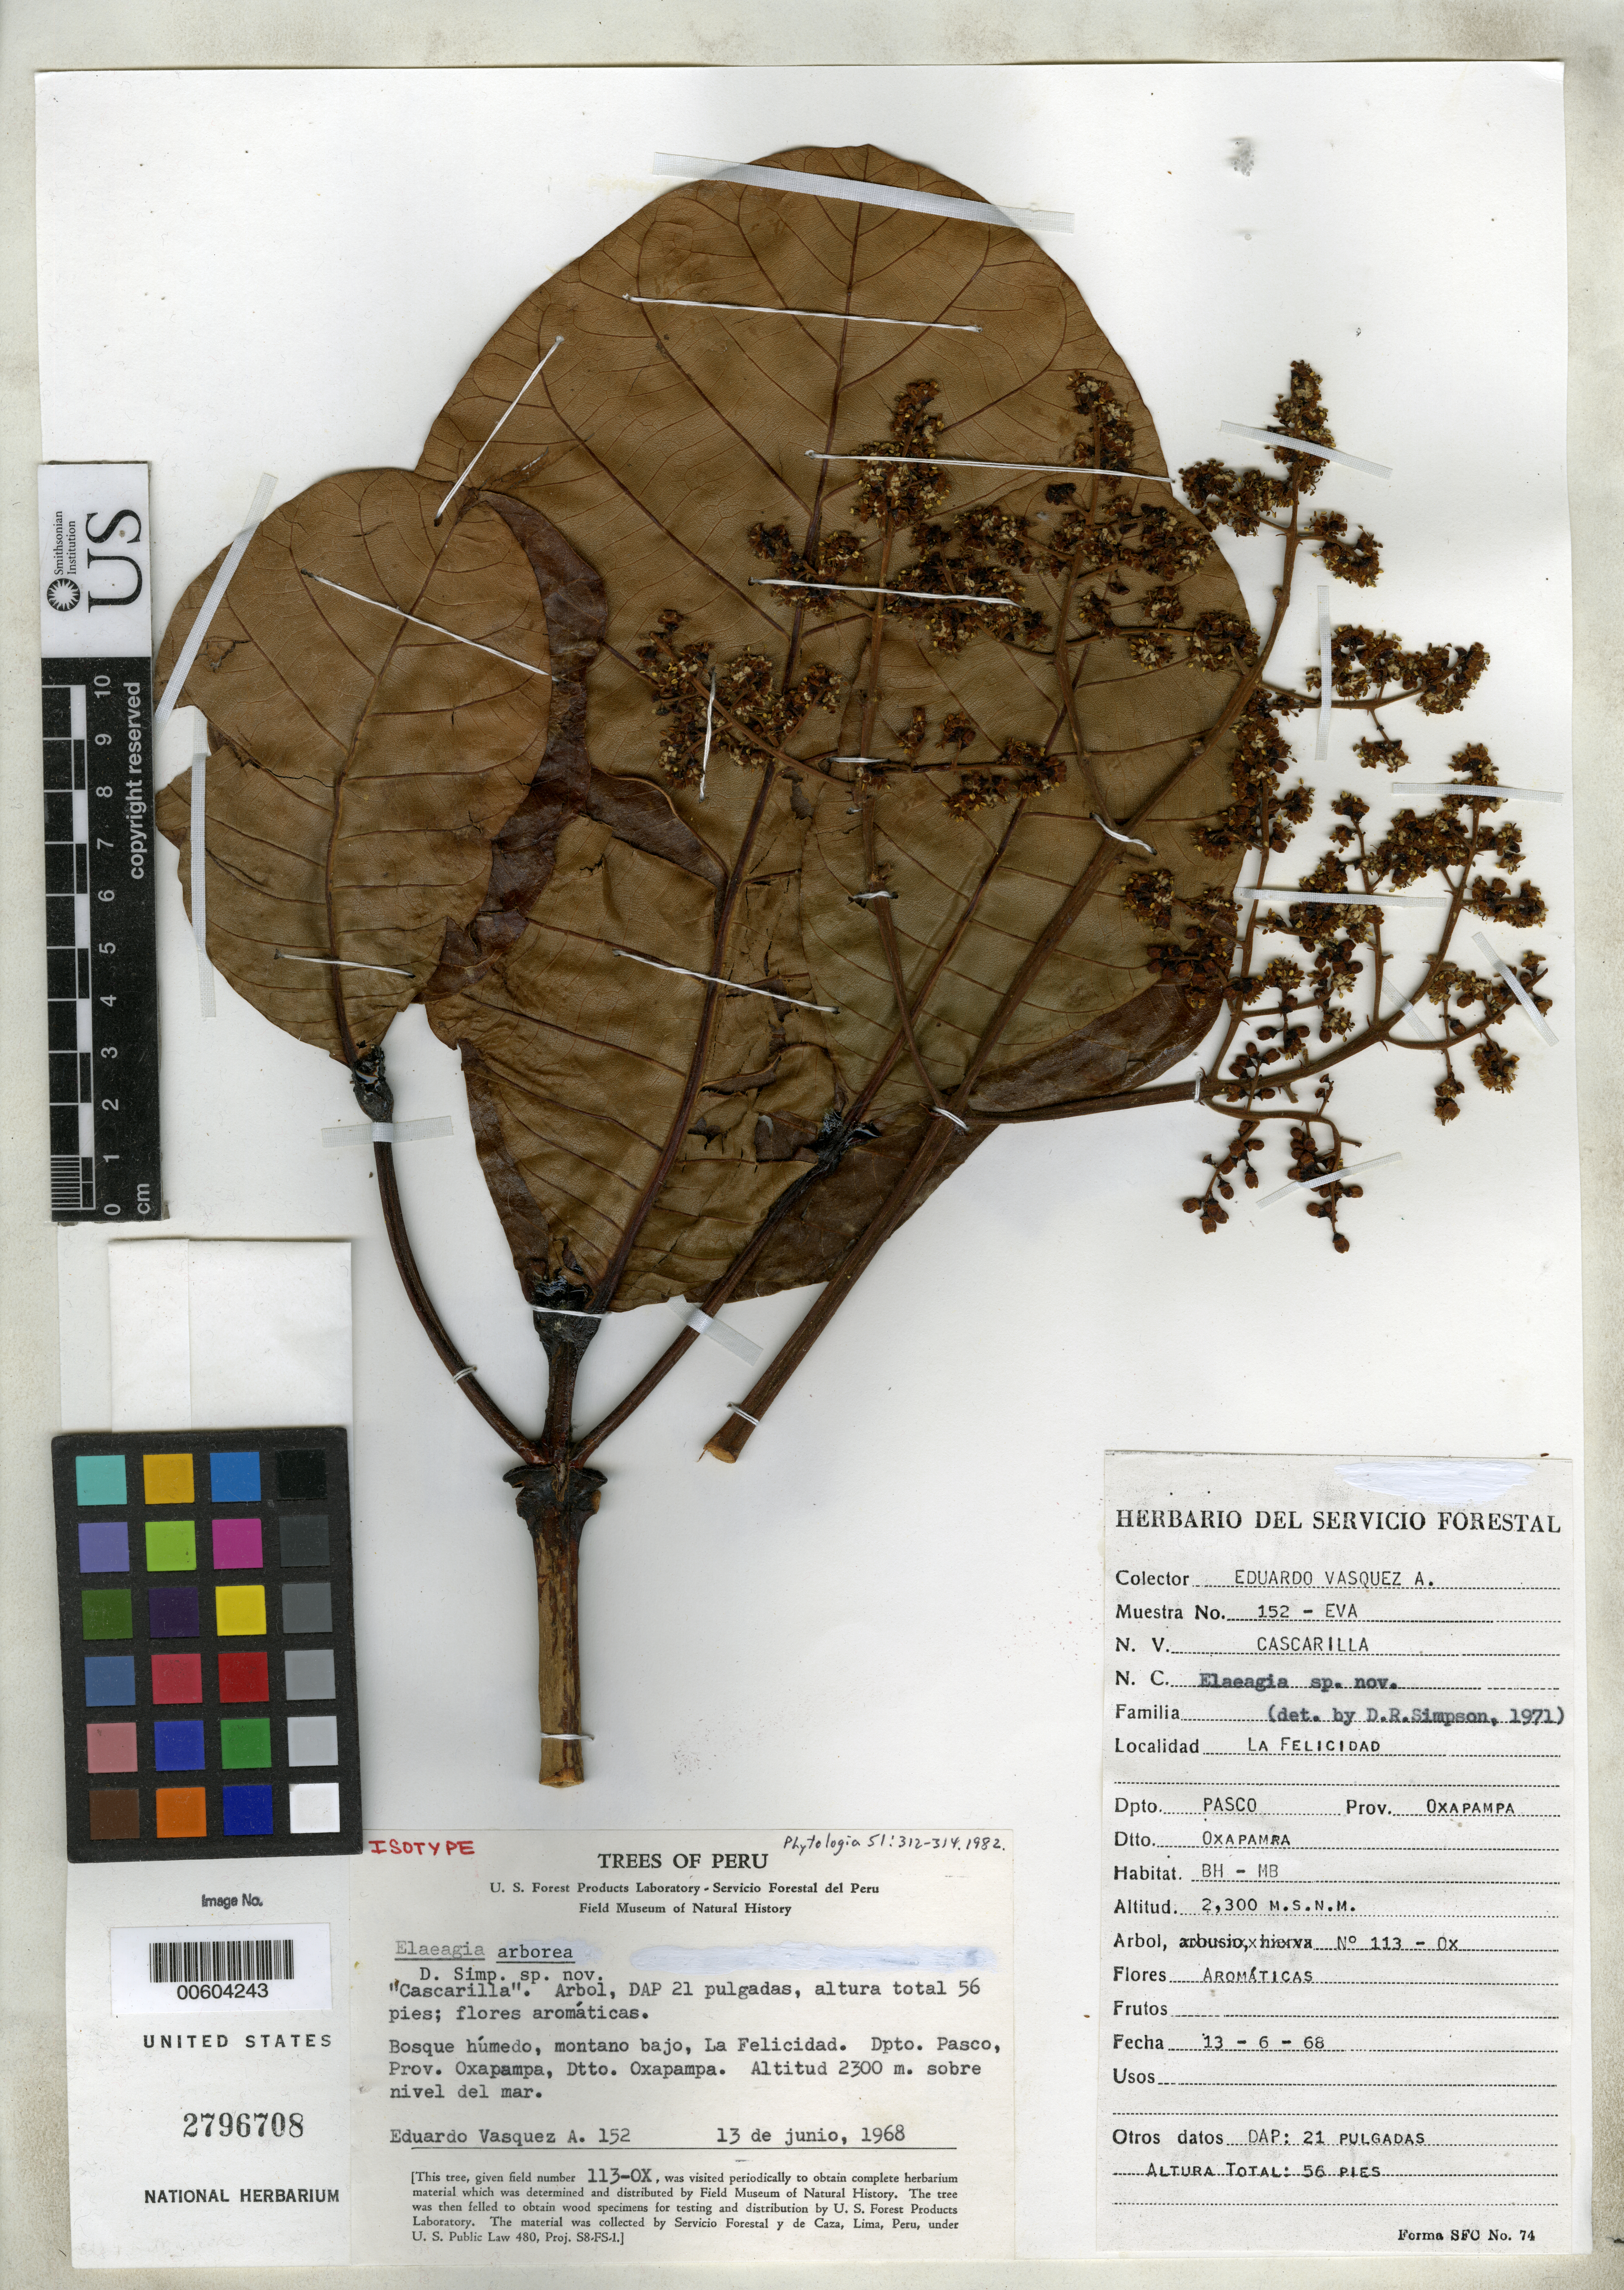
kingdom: Plantae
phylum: Tracheophyta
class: Magnoliopsida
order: Gentianales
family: Rubiaceae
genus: Elaeagia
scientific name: Elaeagia arborea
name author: D.R. Simpson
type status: Isotype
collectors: E. Vasquez A.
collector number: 152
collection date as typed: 13 Jun 1968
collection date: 1968-06-13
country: Peru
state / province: Pasco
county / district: Oxapampa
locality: Oxapampa Dist., La Felicidad.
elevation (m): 2300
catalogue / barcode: US 2796708